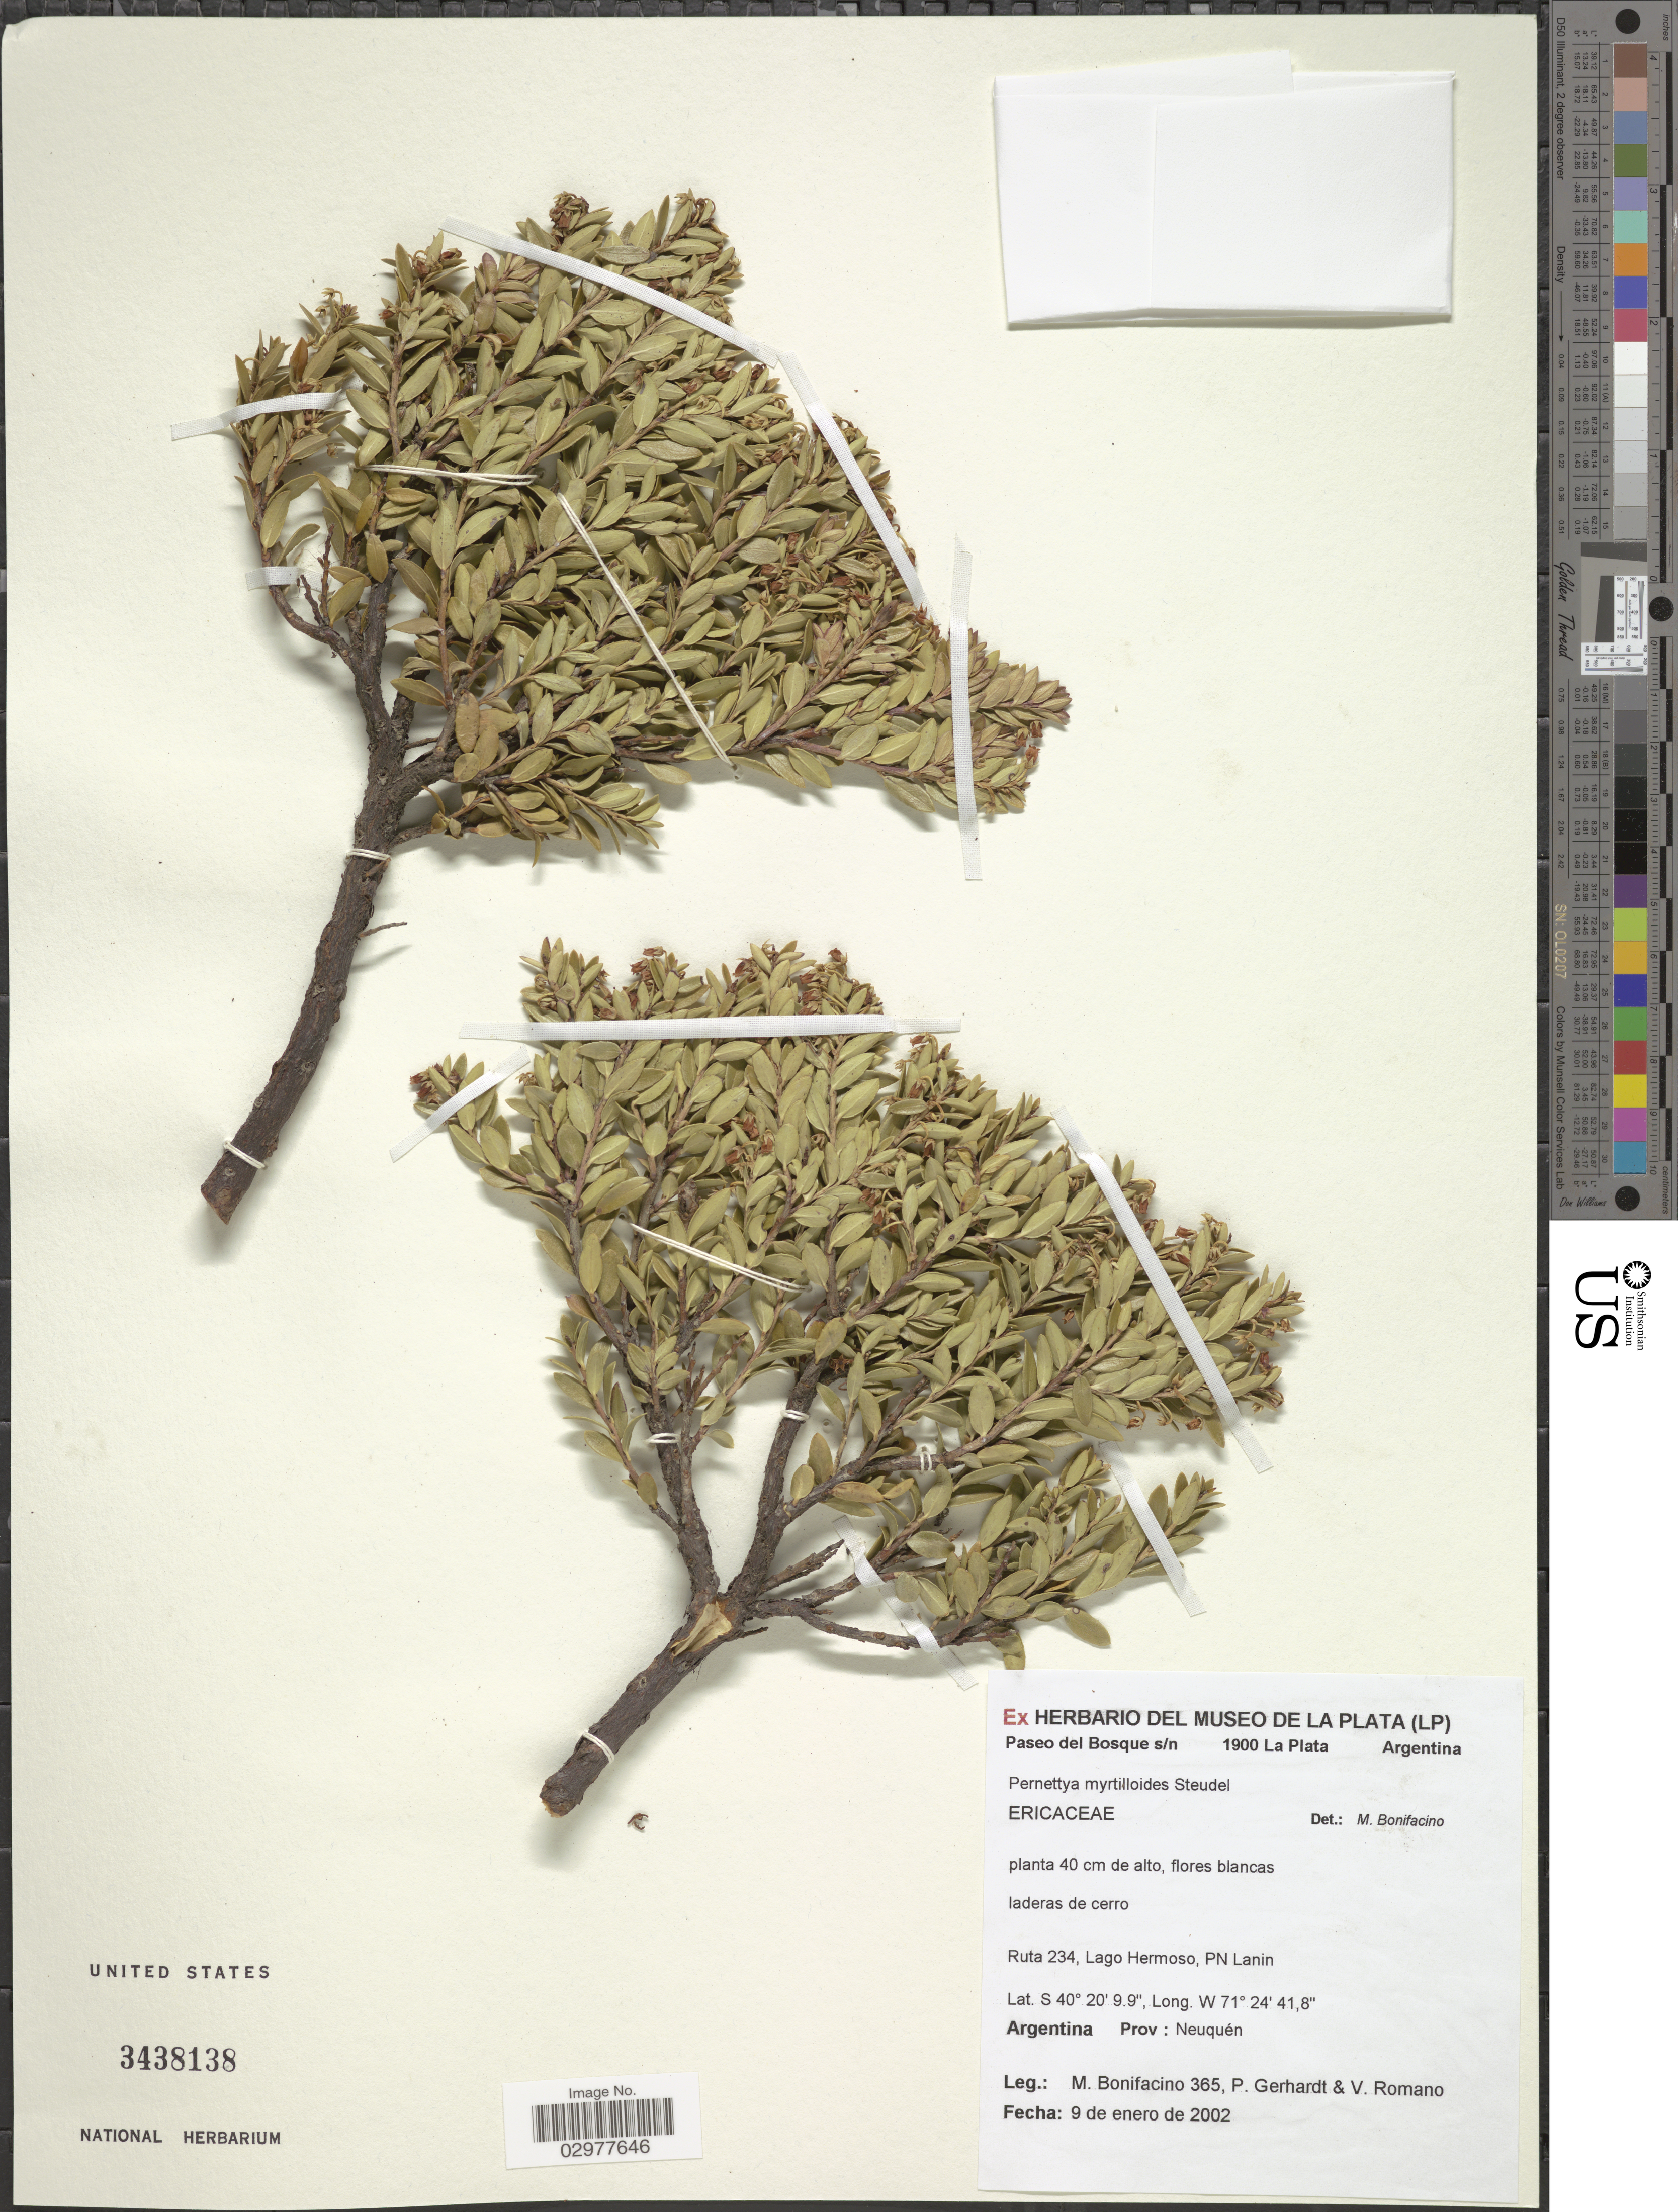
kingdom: Plantae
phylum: Tracheophyta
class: Magnoliopsida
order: Ericales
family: Ericaceae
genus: Pernettya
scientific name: Pernettya myrtilloides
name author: Zucc. ex Steud.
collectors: M. Bonifacino, P. Gerhardt & V. Romano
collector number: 0365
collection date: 2002-01-09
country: Argentina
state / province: Neuquen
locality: Ruta 234, Lago Hermoso, PN Lanin.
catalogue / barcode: US 3438138